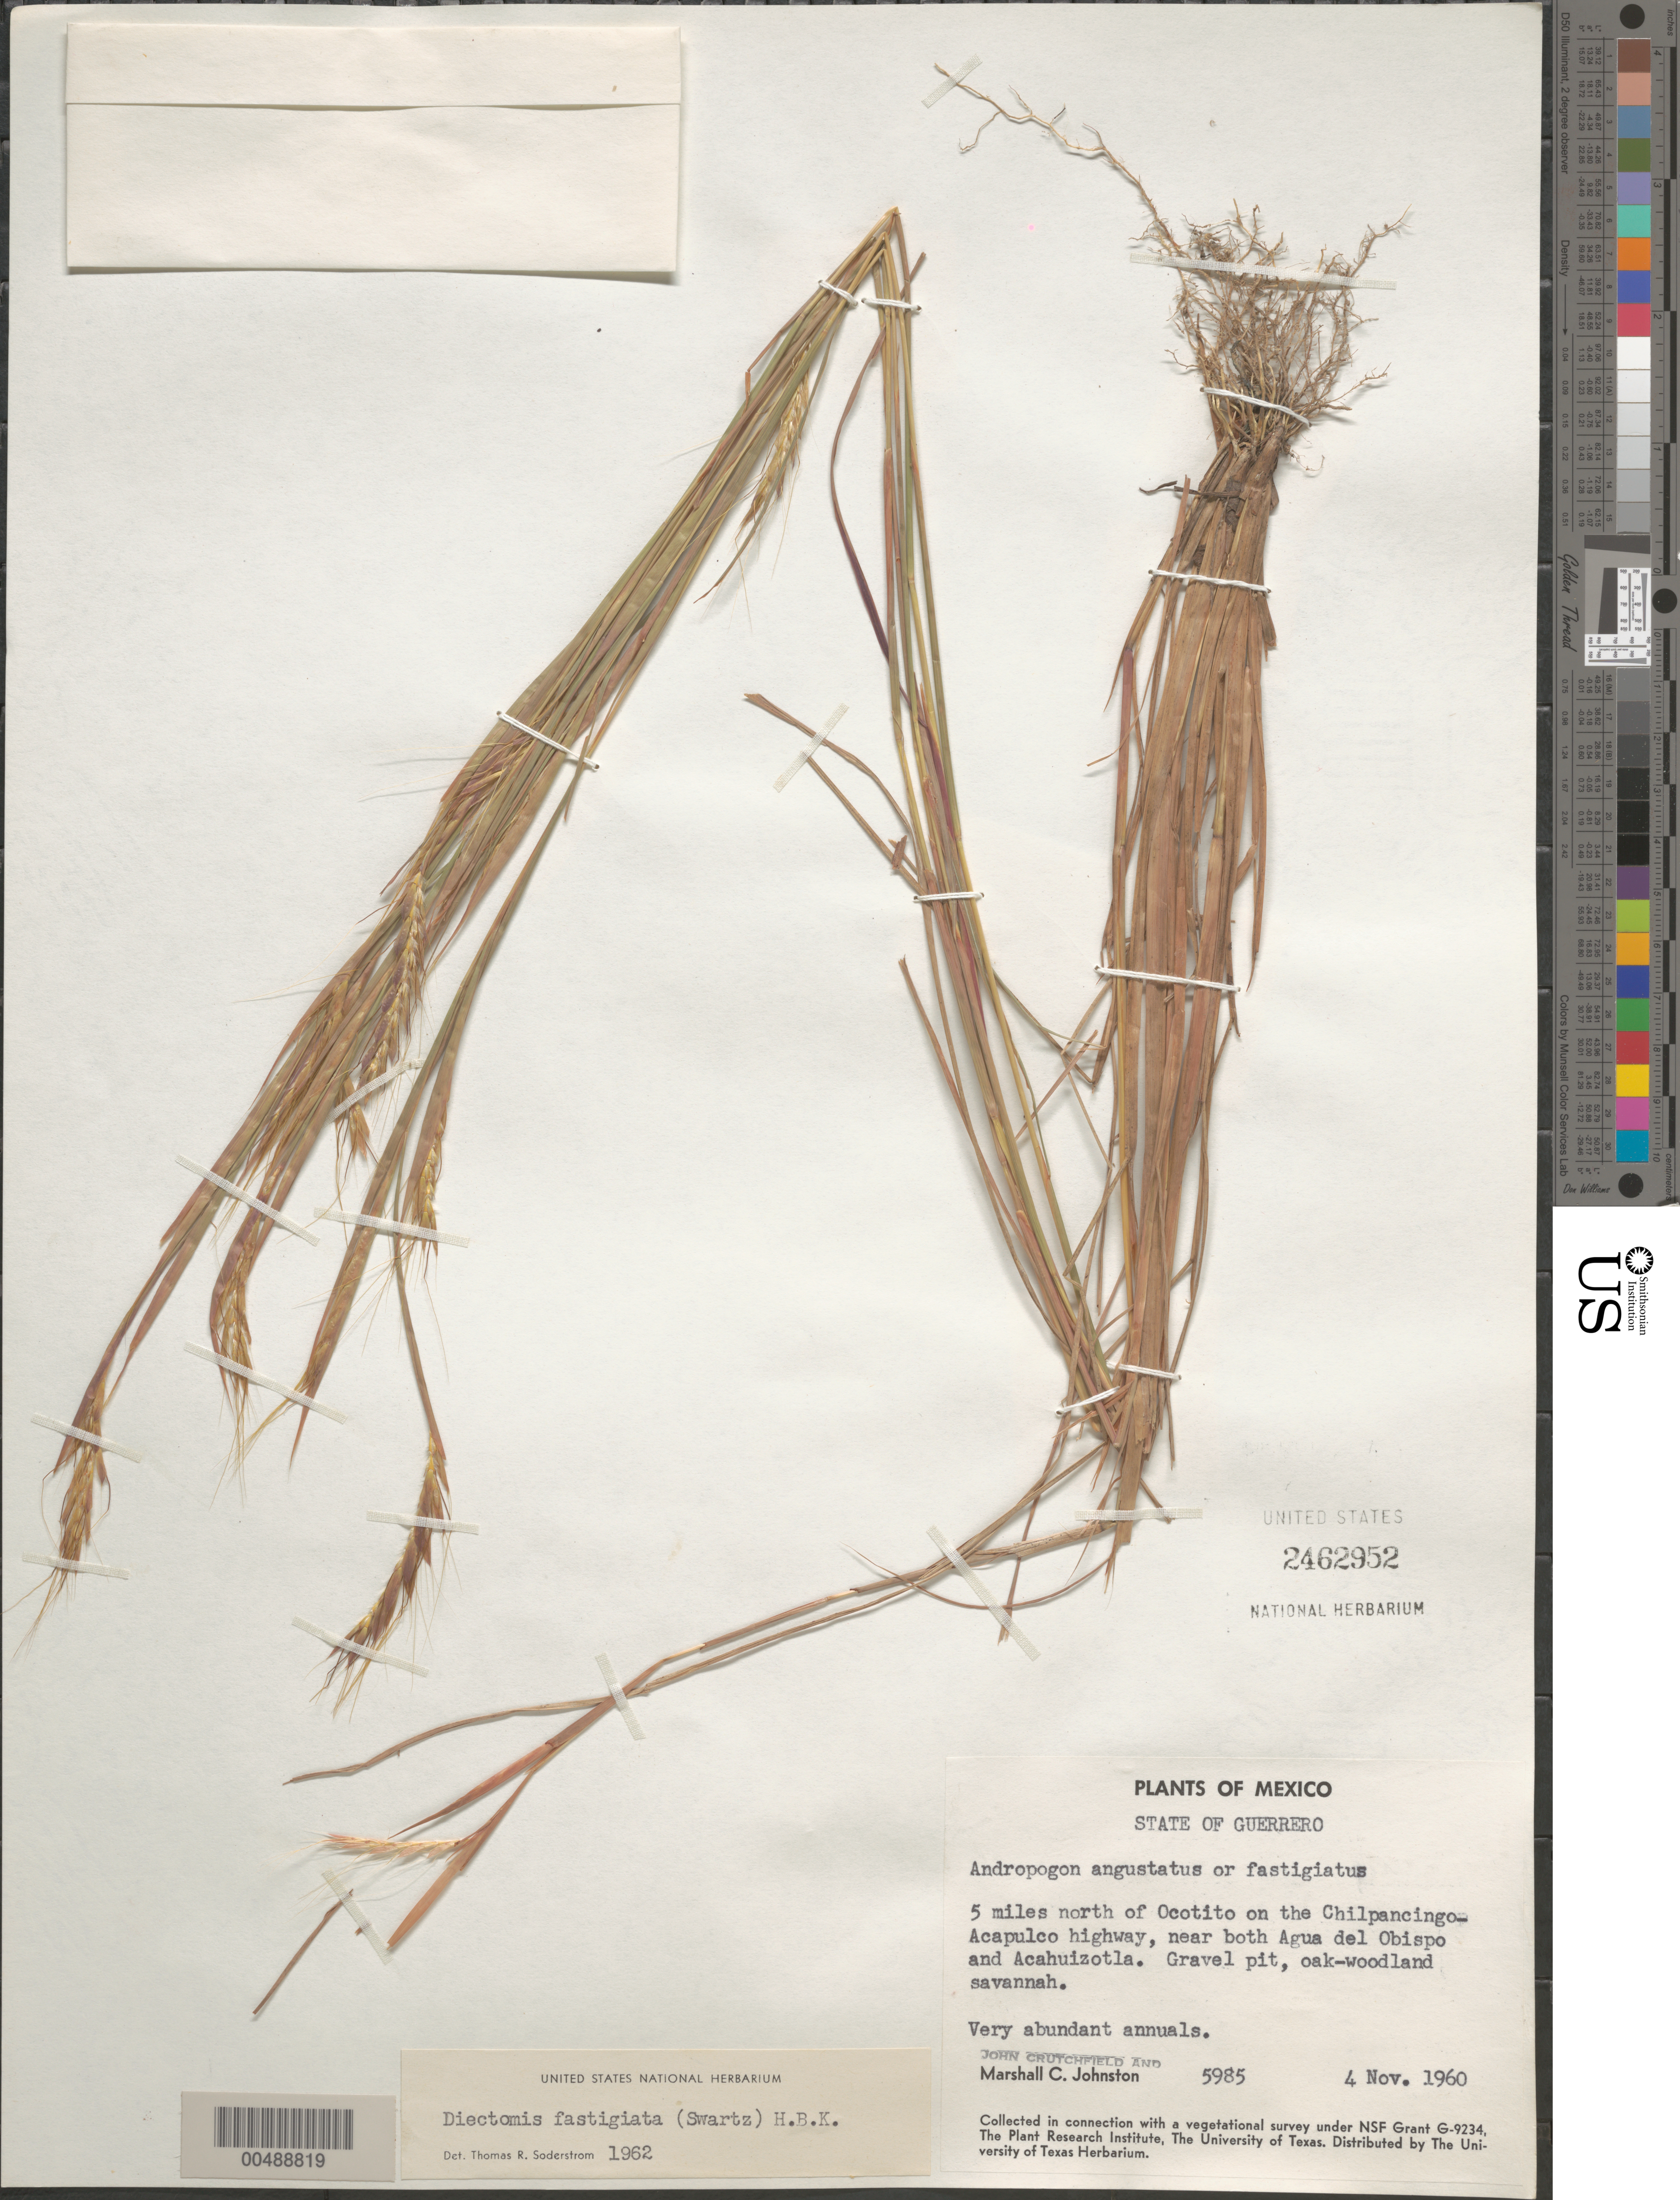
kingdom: Plantae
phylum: Tracheophyta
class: Liliopsida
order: Poales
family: Poaceae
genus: Diectomis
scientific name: Diectomis fastigiata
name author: (Sw.) P. Beauv.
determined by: Soderstrom, T. R.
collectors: J. Crutchfield & M. Johnston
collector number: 5985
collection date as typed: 4 Nov 1960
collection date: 1960-11-04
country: Mexico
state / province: Guerrero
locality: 5 mi N of Ocotito on the Chilpancingo - Acapulco Hwy, near both Agua del Obispo and Acahuizotla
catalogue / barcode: US 2462952